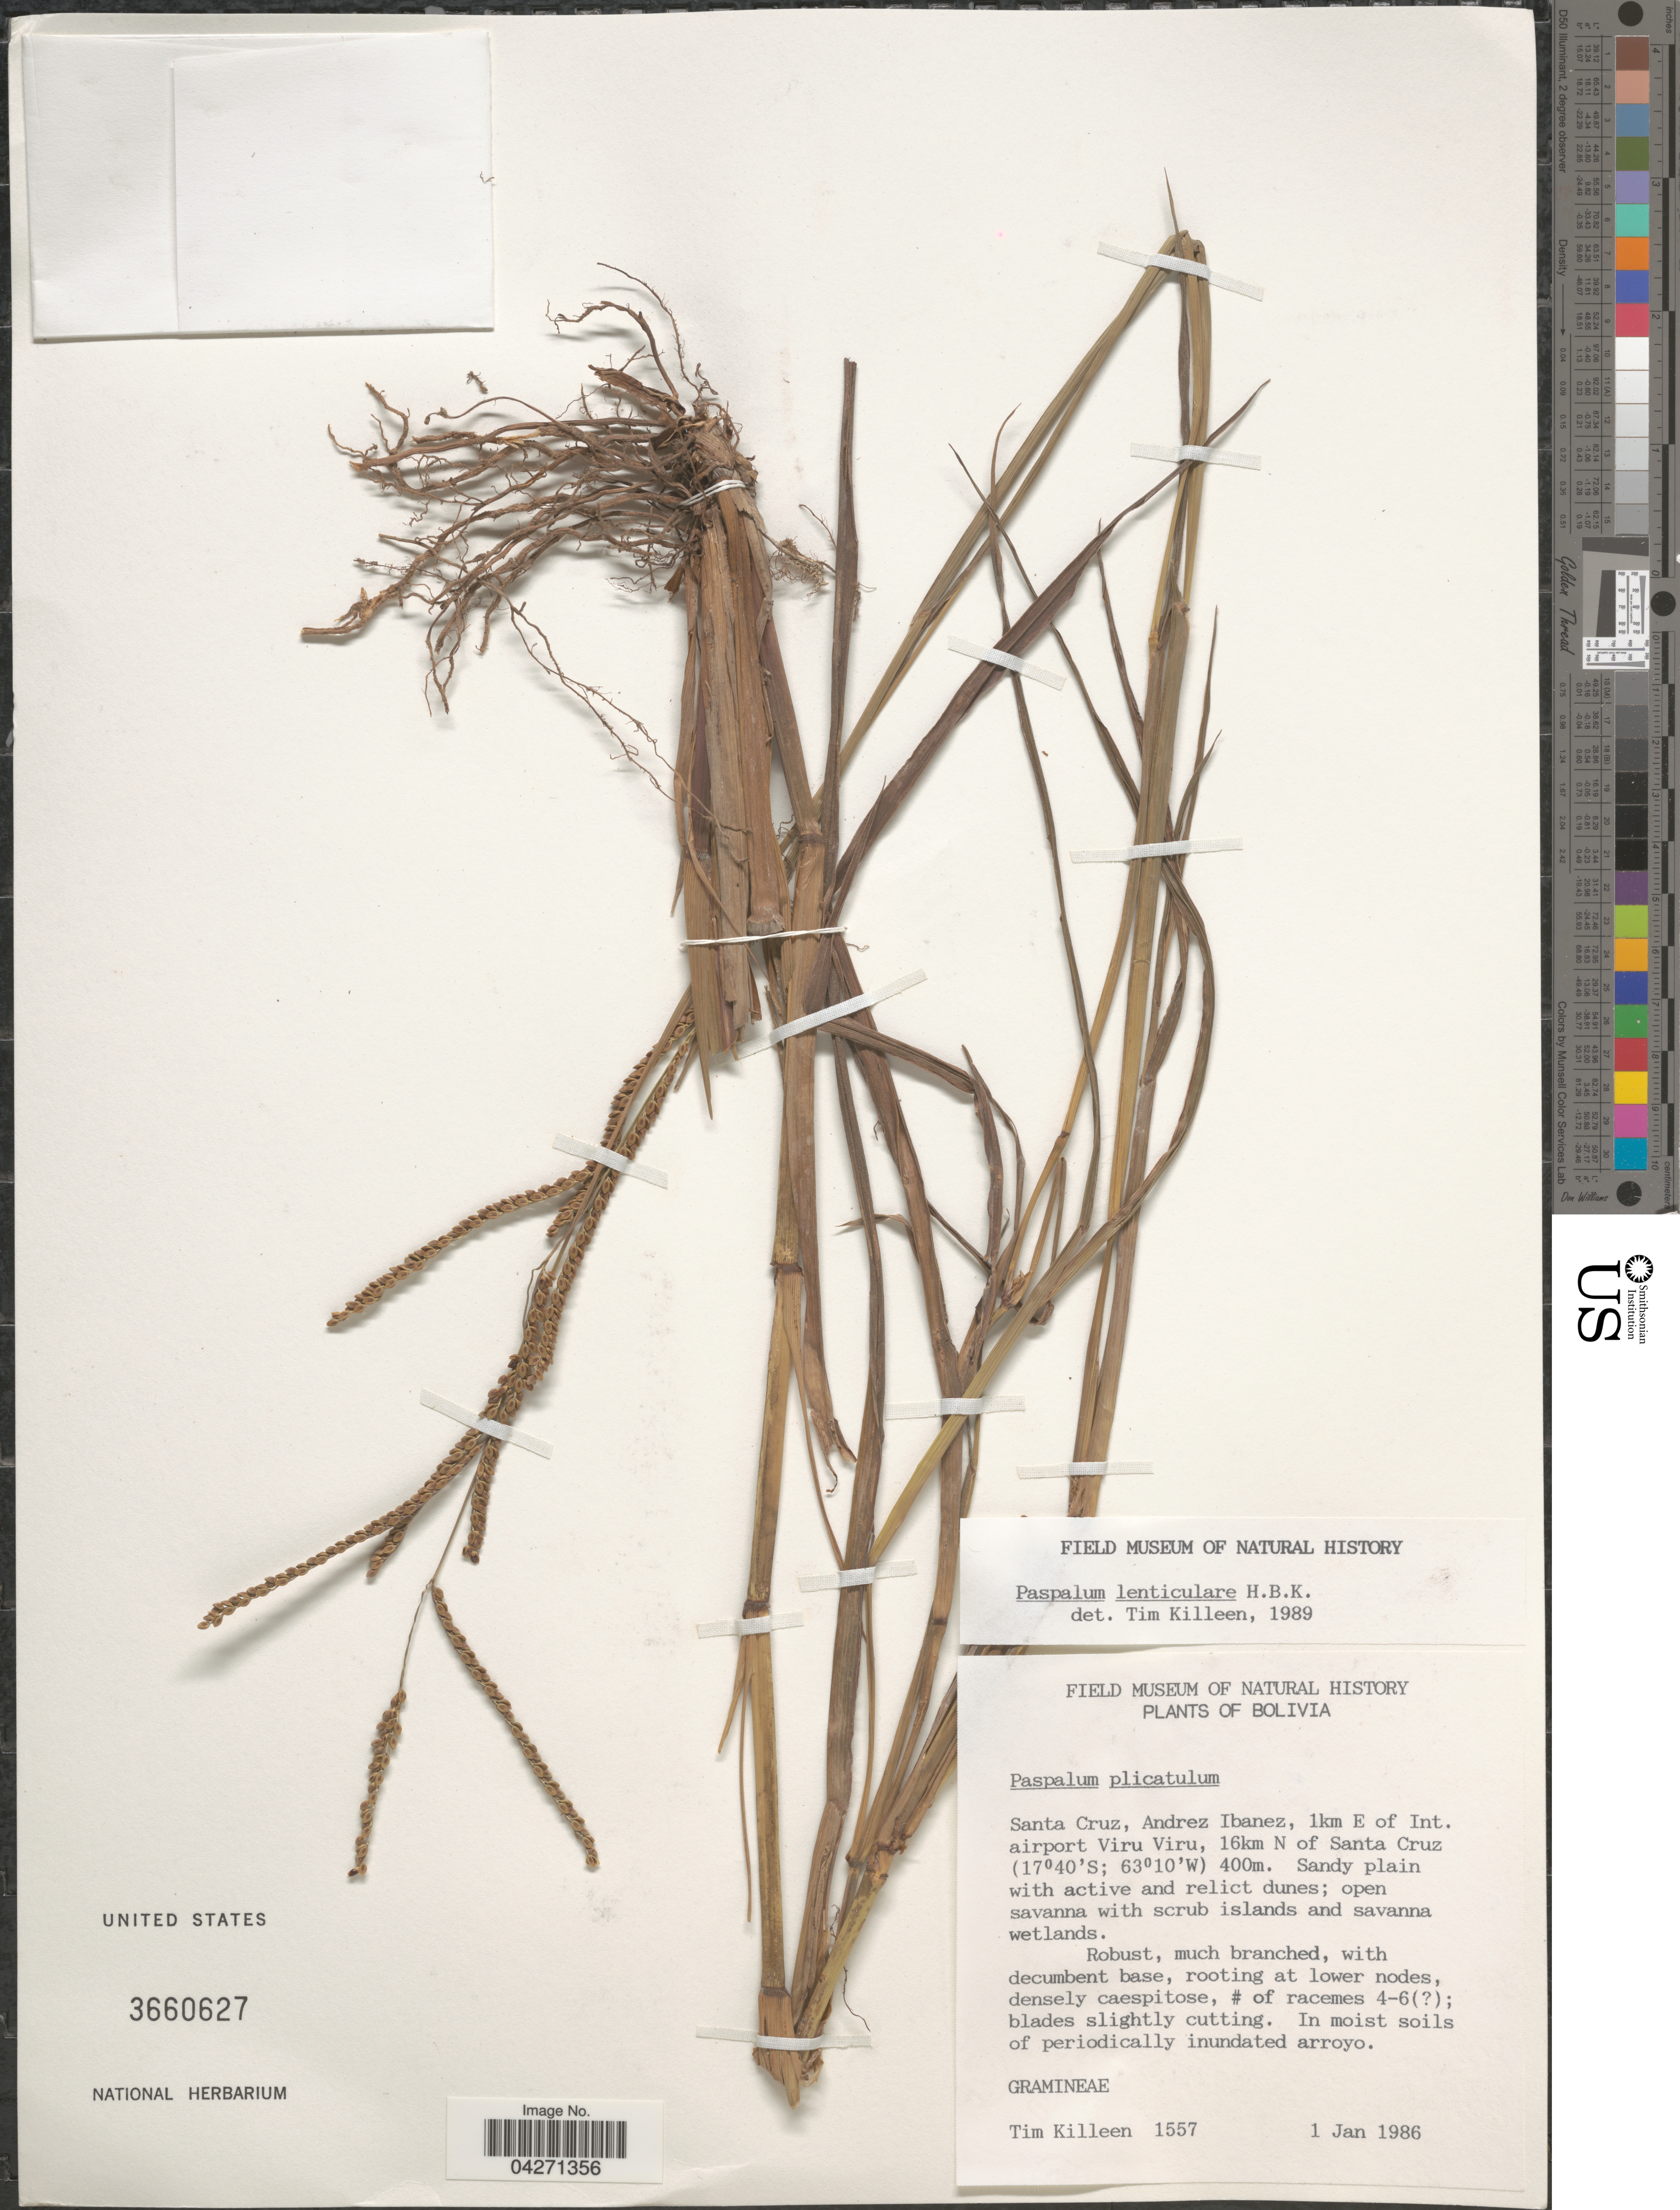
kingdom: Plantae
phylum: Tracheophyta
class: Liliopsida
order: Poales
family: Poaceae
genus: Paspalum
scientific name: Paspalum lenticulare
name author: Kunth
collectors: T. J. Killeen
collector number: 1557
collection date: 1986-01-01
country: Bolivia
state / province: Santa Cruz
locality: Andrez Ibanez, 1km E of Int. airport Viru Viru, 16km N of Santa Cruz.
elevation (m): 400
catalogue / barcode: US 3660627